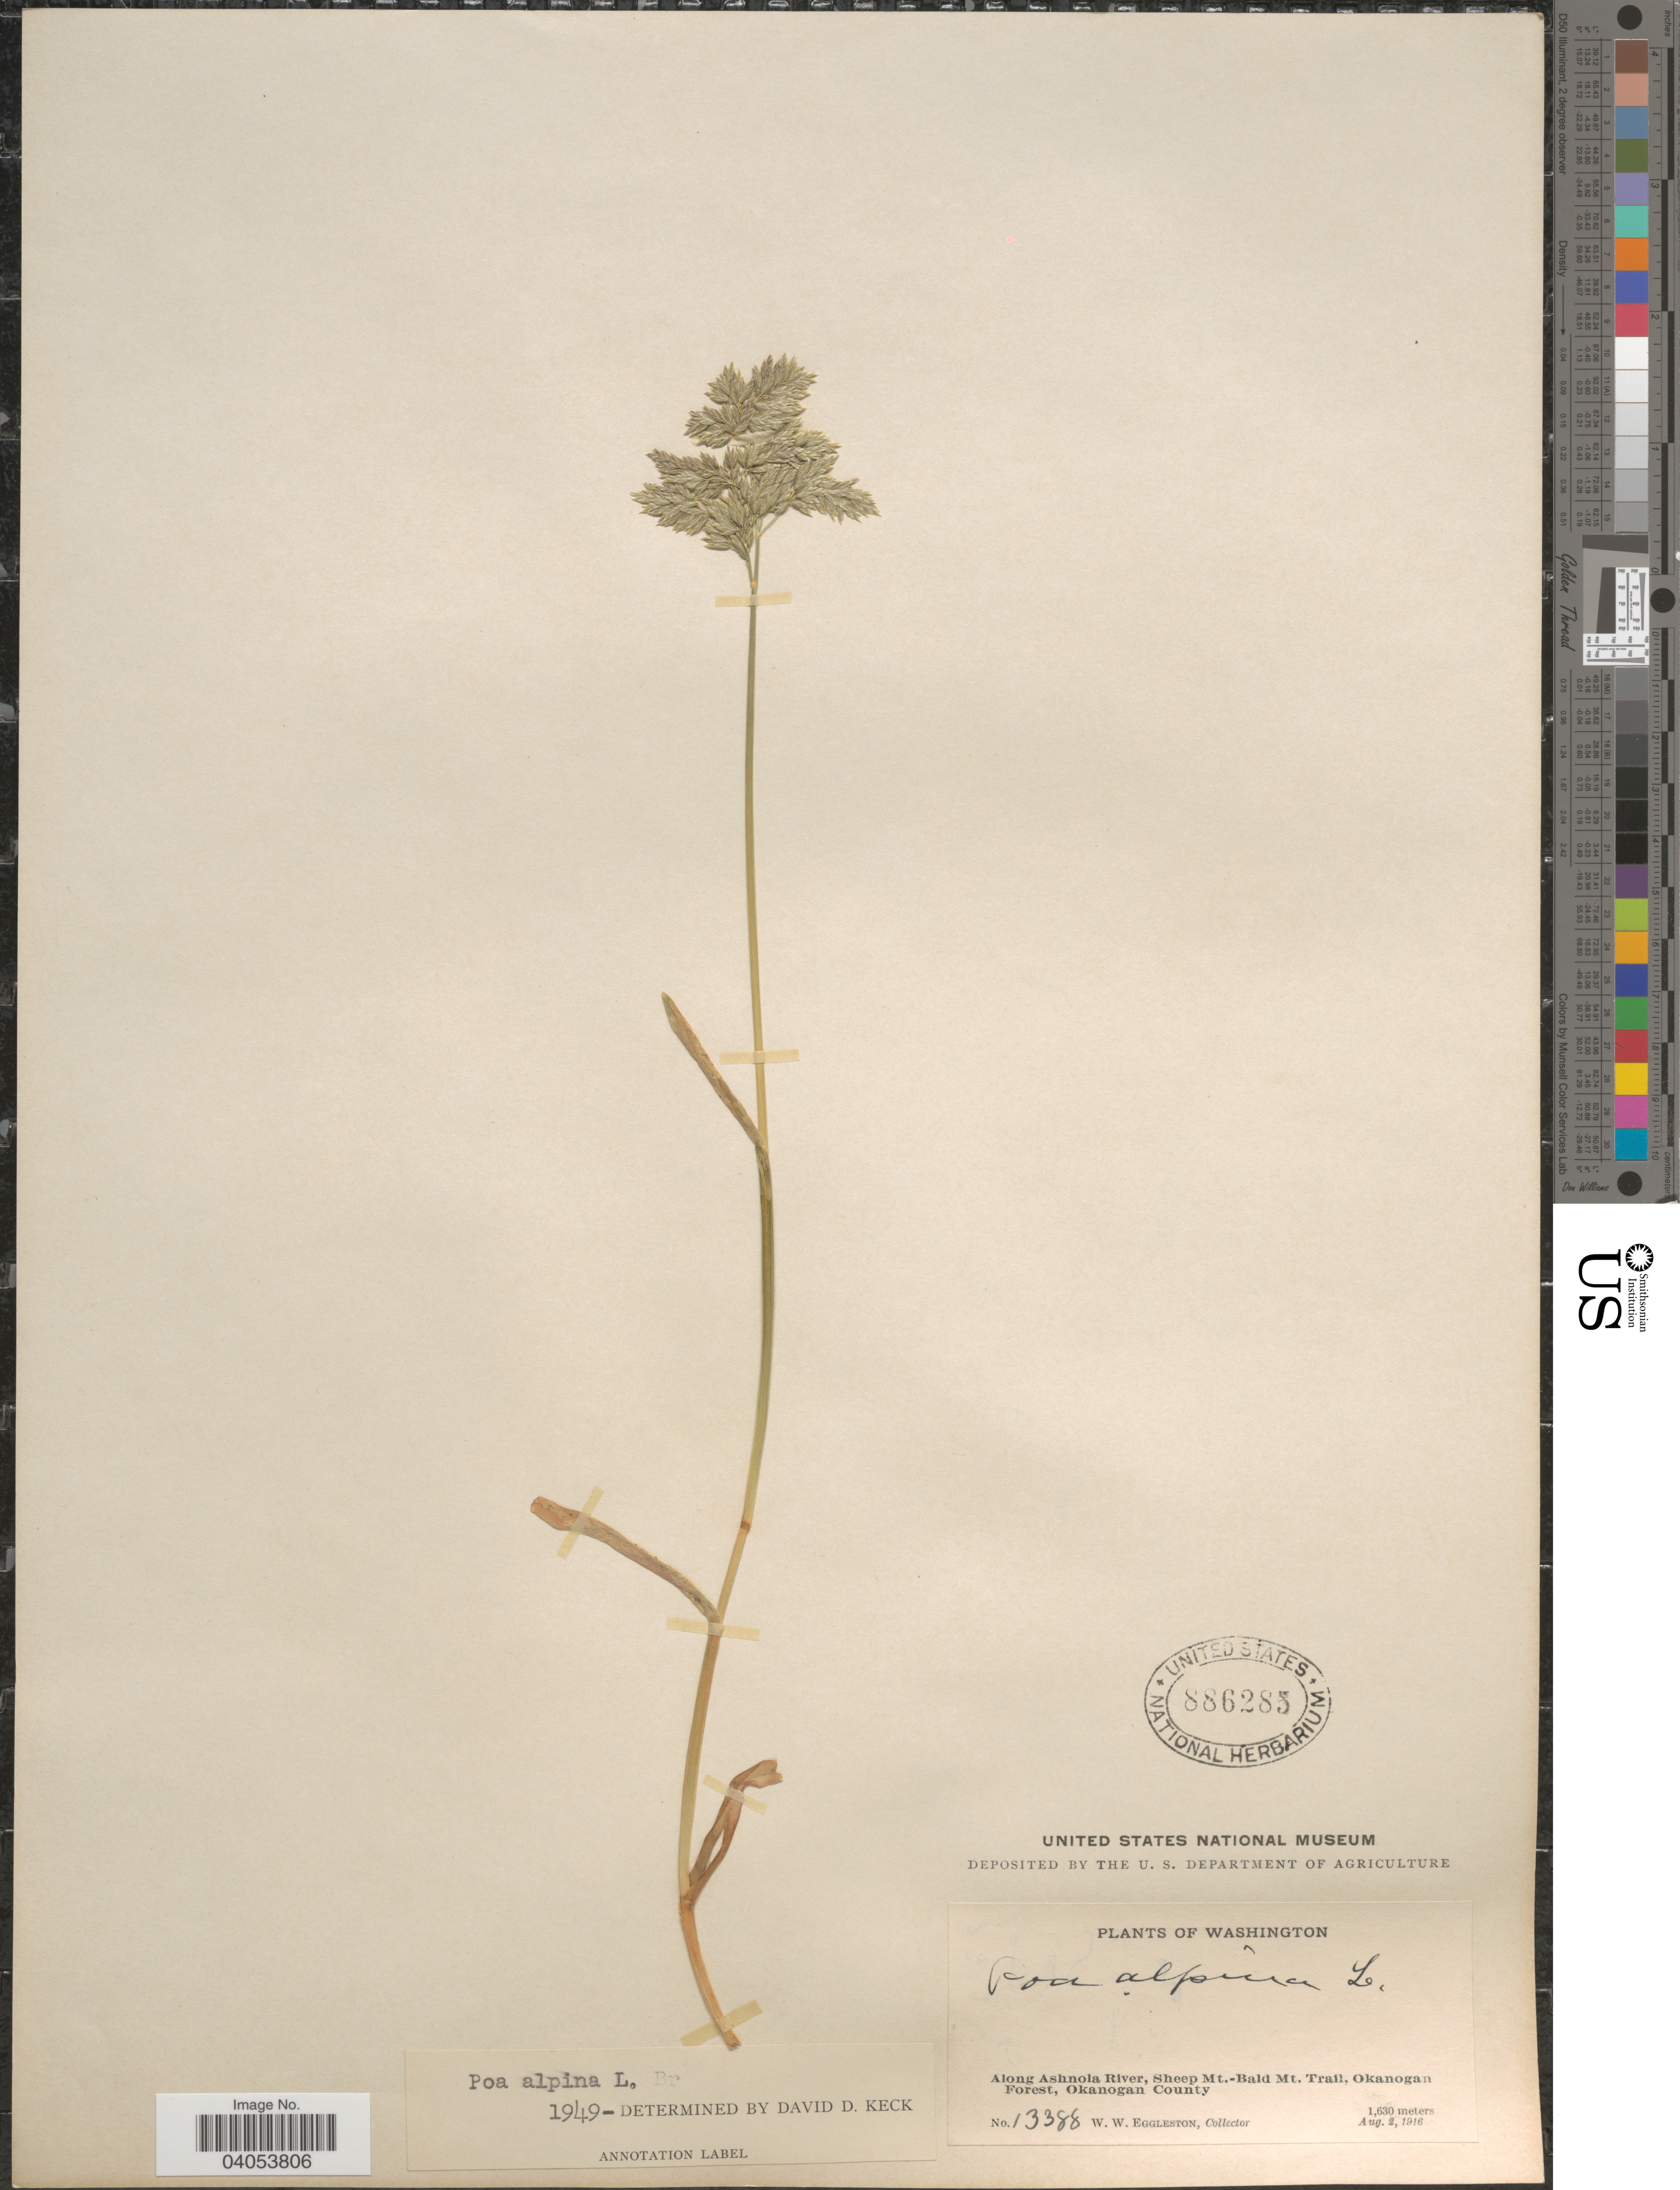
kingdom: Plantae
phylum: Tracheophyta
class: Liliopsida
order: Poales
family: Poaceae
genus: Poa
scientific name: Poa alpina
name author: L.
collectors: W. W. Eggleston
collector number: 13388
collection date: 1916-08-02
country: United States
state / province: Washington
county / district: Okanogan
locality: Along Ashnola River, Sheep Mt.-Bald Mt. Trail, Okanogan Forest, Okanogan County.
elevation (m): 1630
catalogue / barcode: US 886285